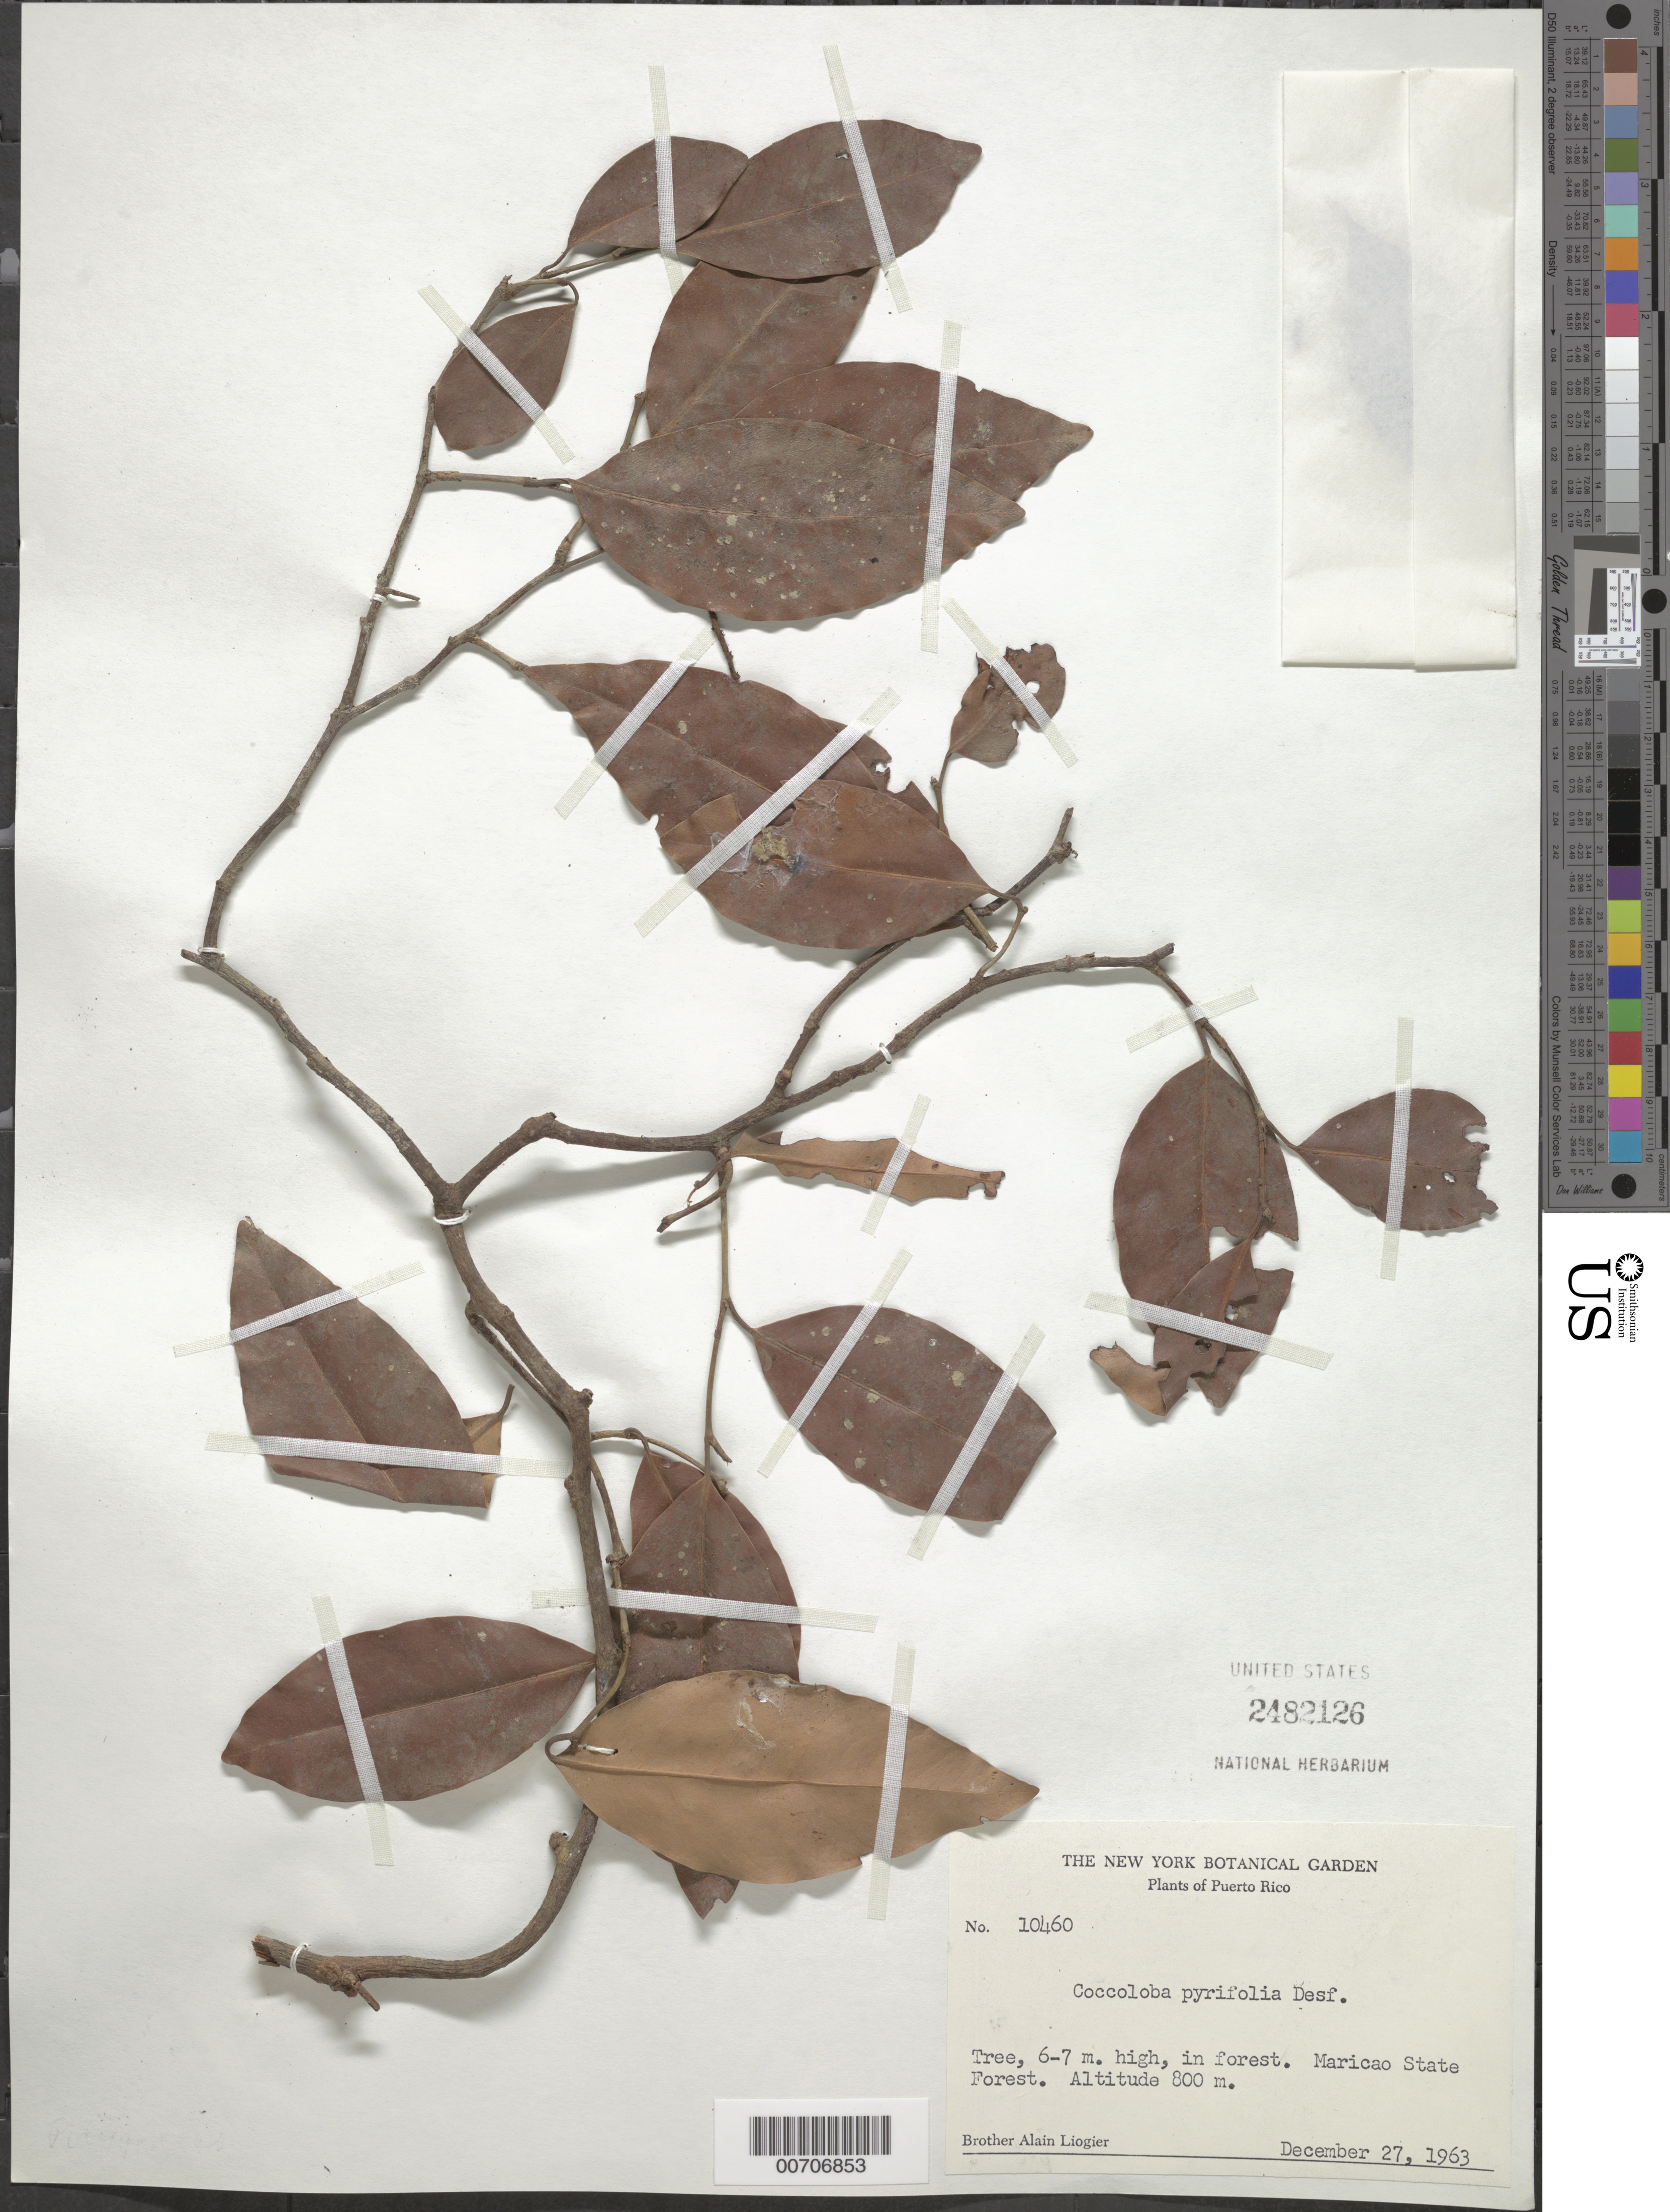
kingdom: Plantae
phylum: Tracheophyta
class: Magnoliopsida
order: Caryophyllales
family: Polygonaceae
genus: Coccoloba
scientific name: Coccoloba pyrifolia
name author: Desf.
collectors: A. H. Liogier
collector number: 10460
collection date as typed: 27 Dec 1963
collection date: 1963-12-27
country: Puerto Rico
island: Greater Antilles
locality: Maricao State Forest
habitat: Forest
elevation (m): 800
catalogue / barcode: US 2482126